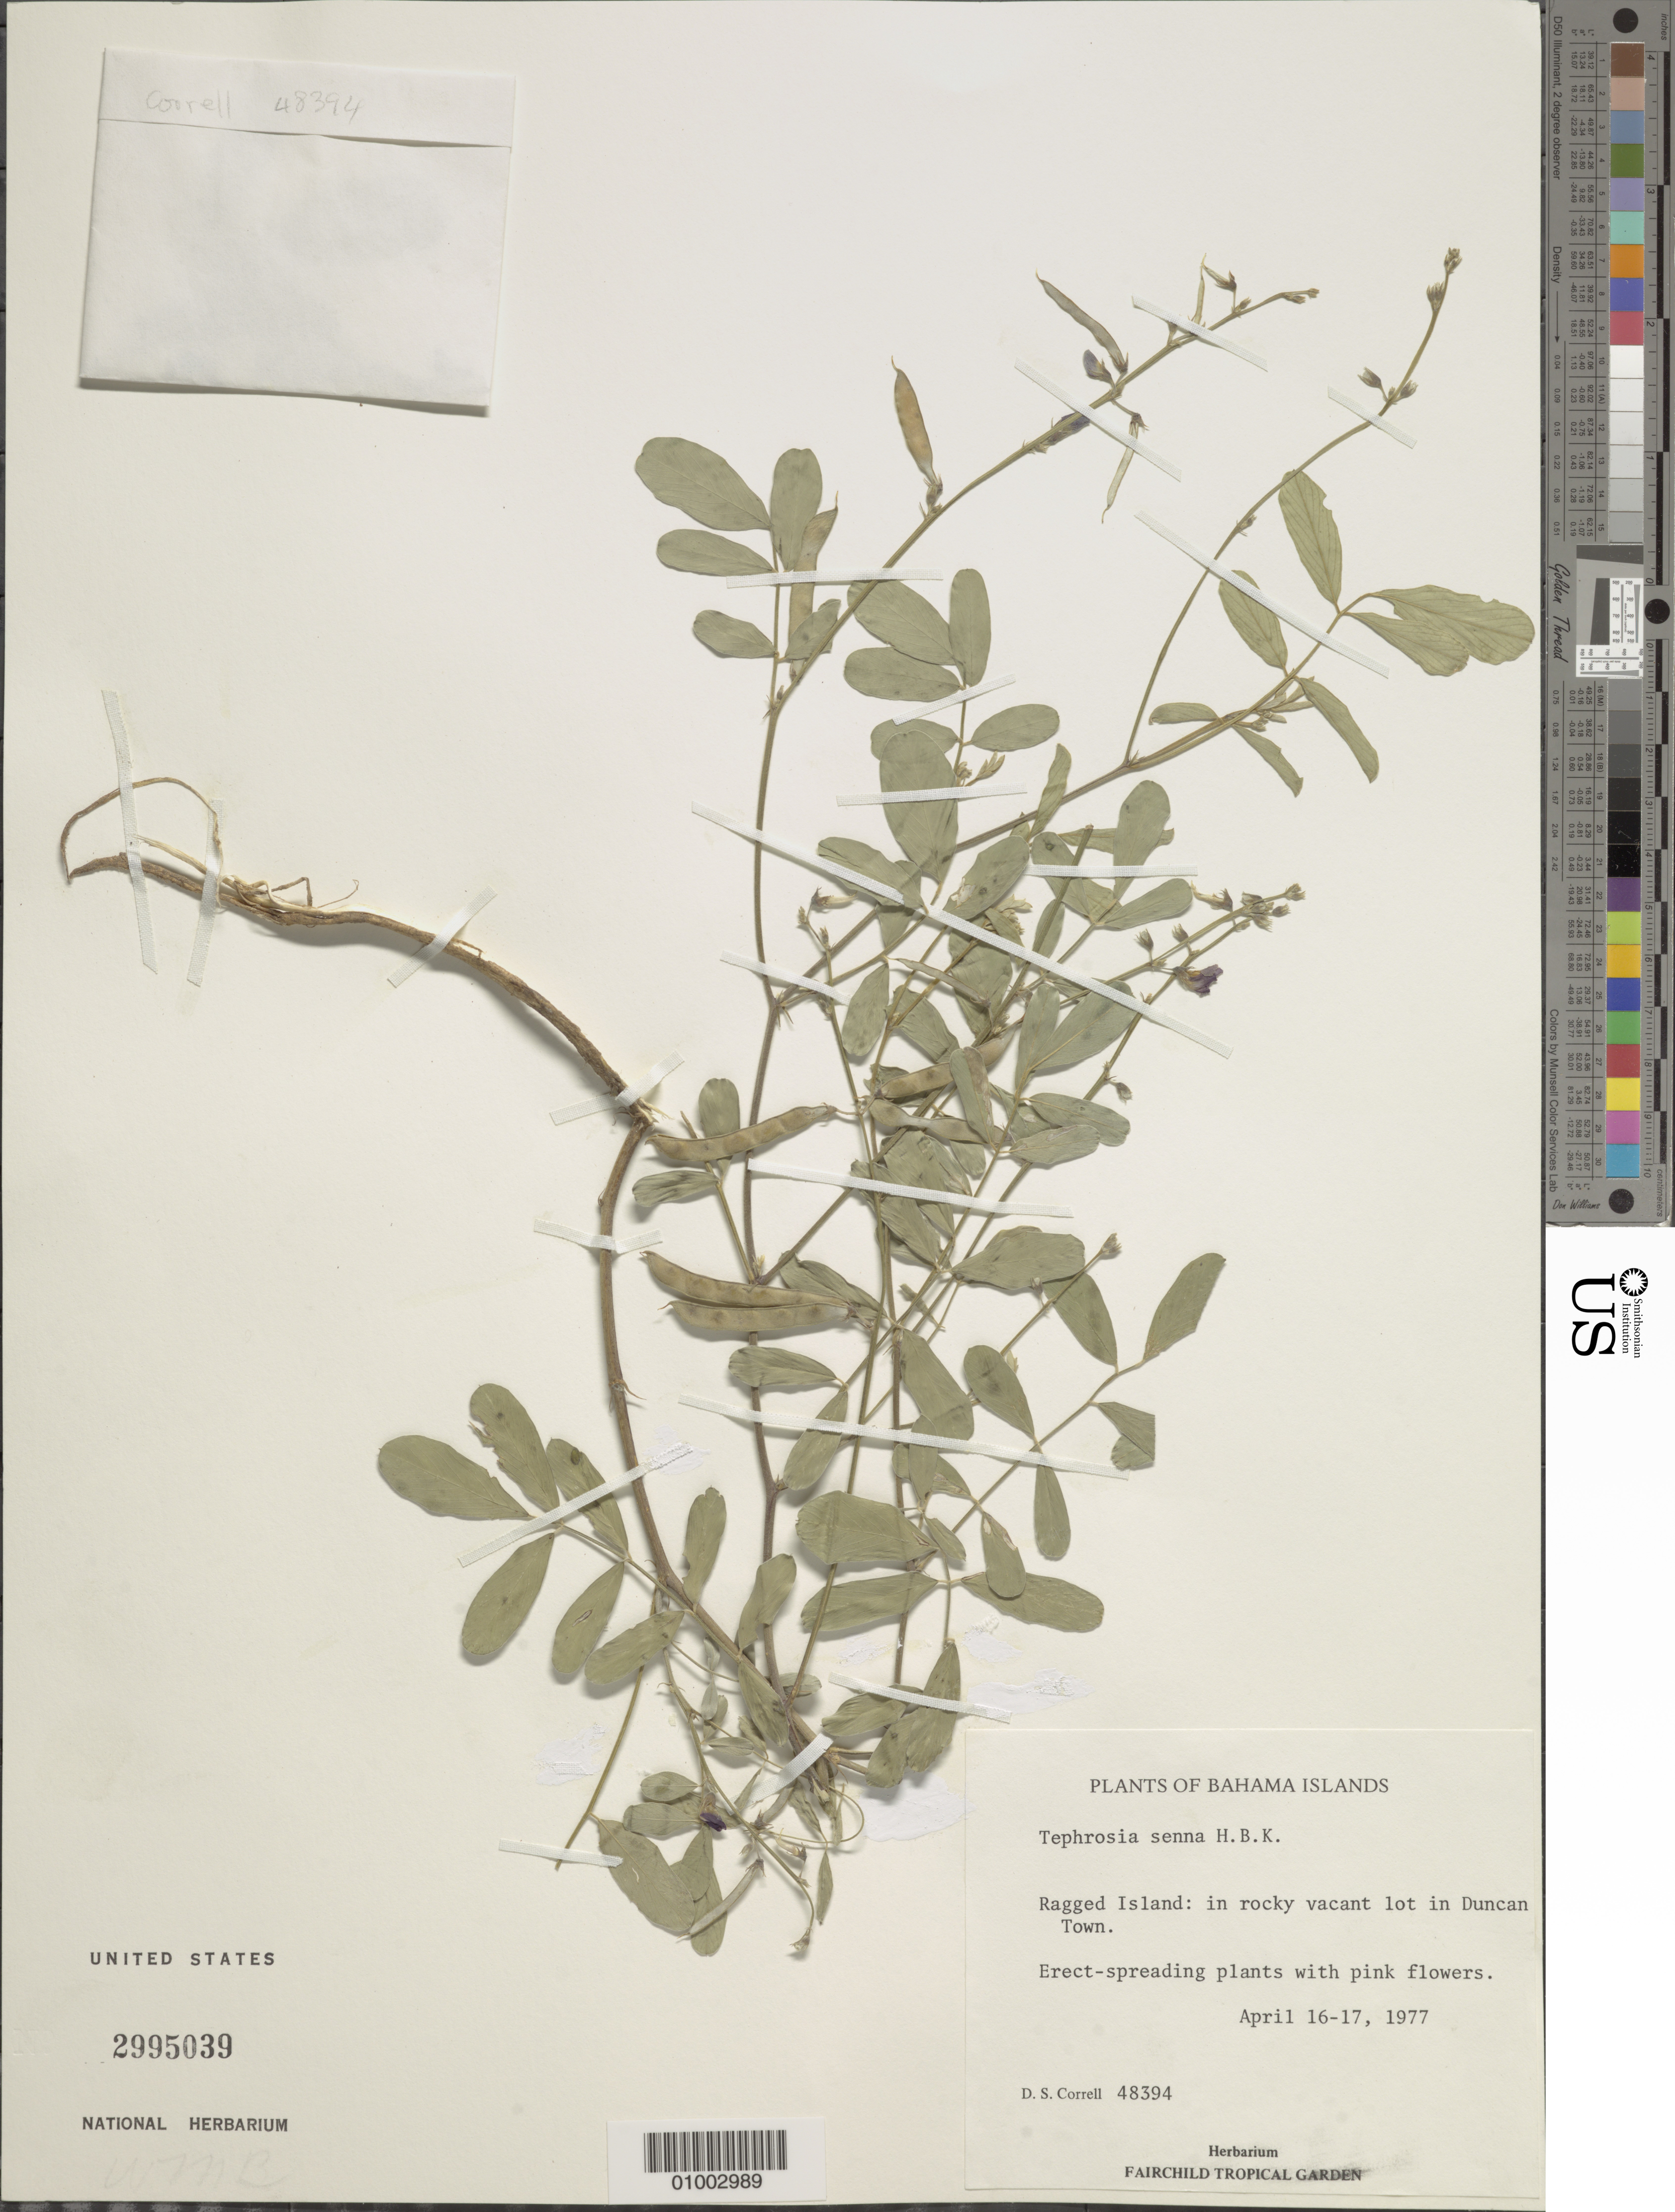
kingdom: Plantae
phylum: Tracheophyta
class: Magnoliopsida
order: Fabales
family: Fabaceae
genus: Tephrosia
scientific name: Tephrosia senna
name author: Kunth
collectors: D. S. Correll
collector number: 48394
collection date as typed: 16 Apr 1977 to 17 Apr 1977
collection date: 1977-04-16/1977-04-17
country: Bahamas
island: Ragged I.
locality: In rocky vacant lot in Duncan Town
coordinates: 0 N, 0 E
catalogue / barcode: US 2995039